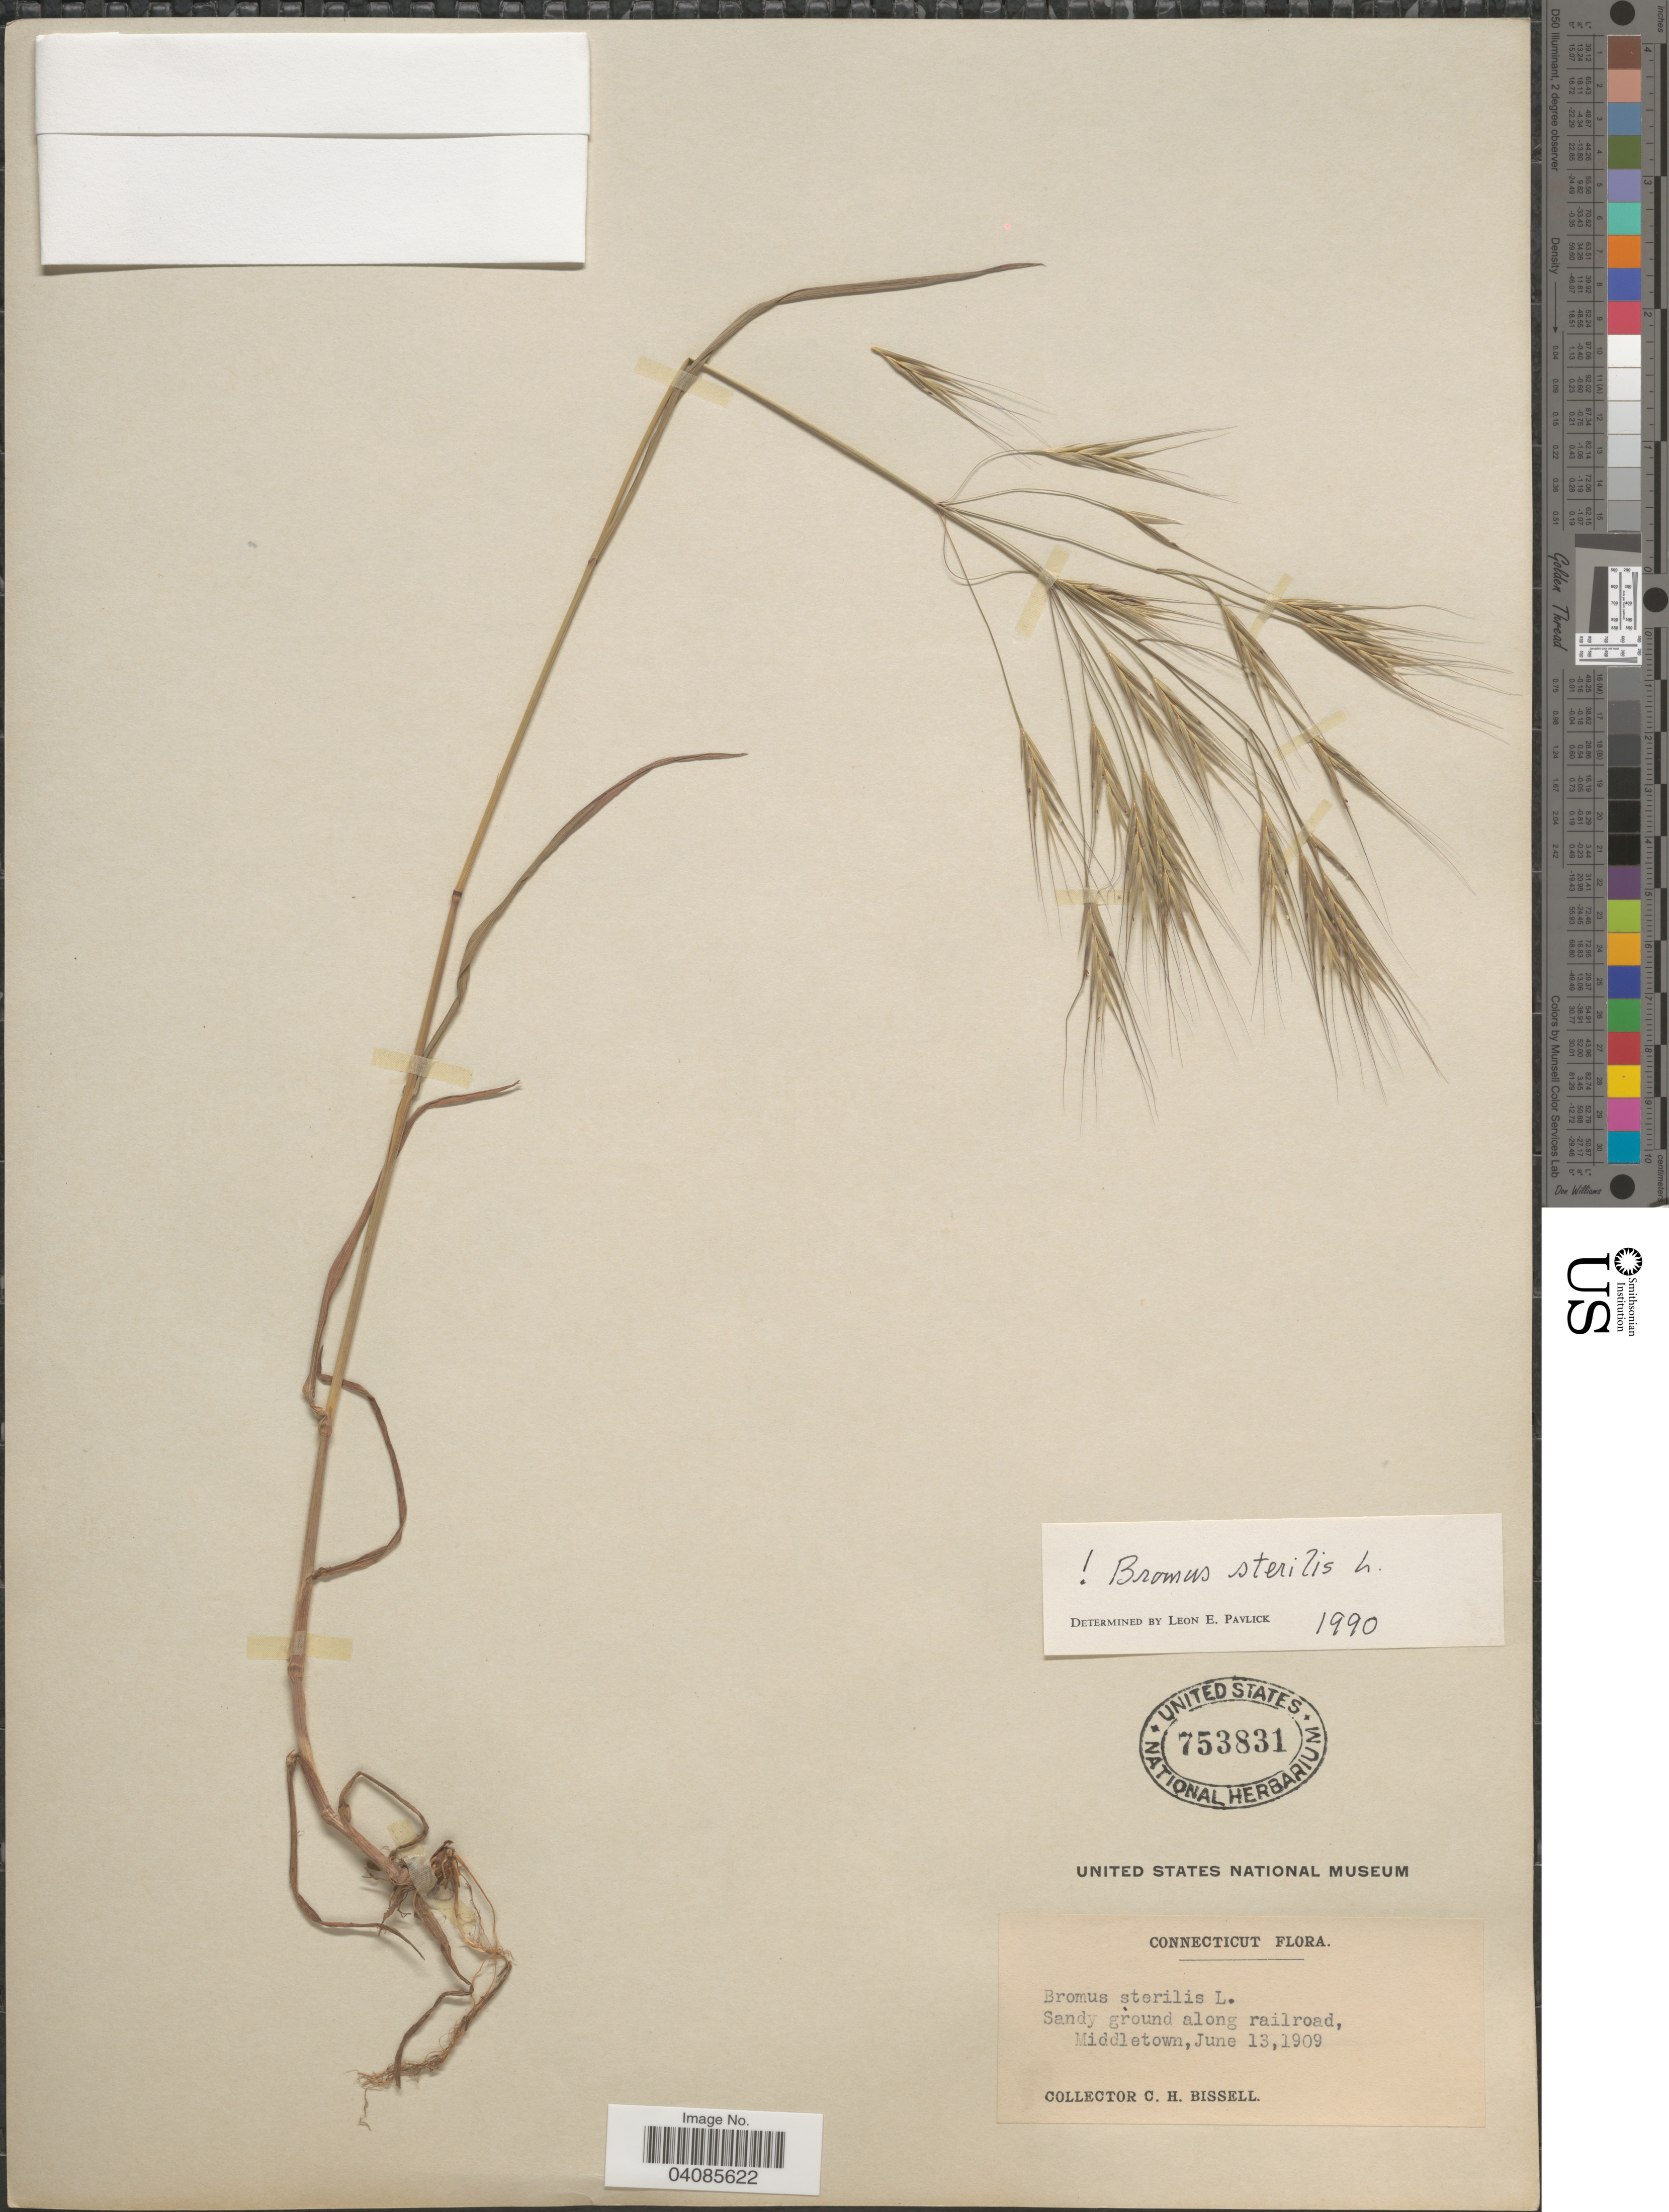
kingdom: Plantae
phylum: Tracheophyta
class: Liliopsida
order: Poales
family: Poaceae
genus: Bromus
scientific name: Bromus sterilis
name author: L.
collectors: C. Bissell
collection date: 1909-06-13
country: United States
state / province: Connecticut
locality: Along railroad, Middletown.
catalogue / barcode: US 753831